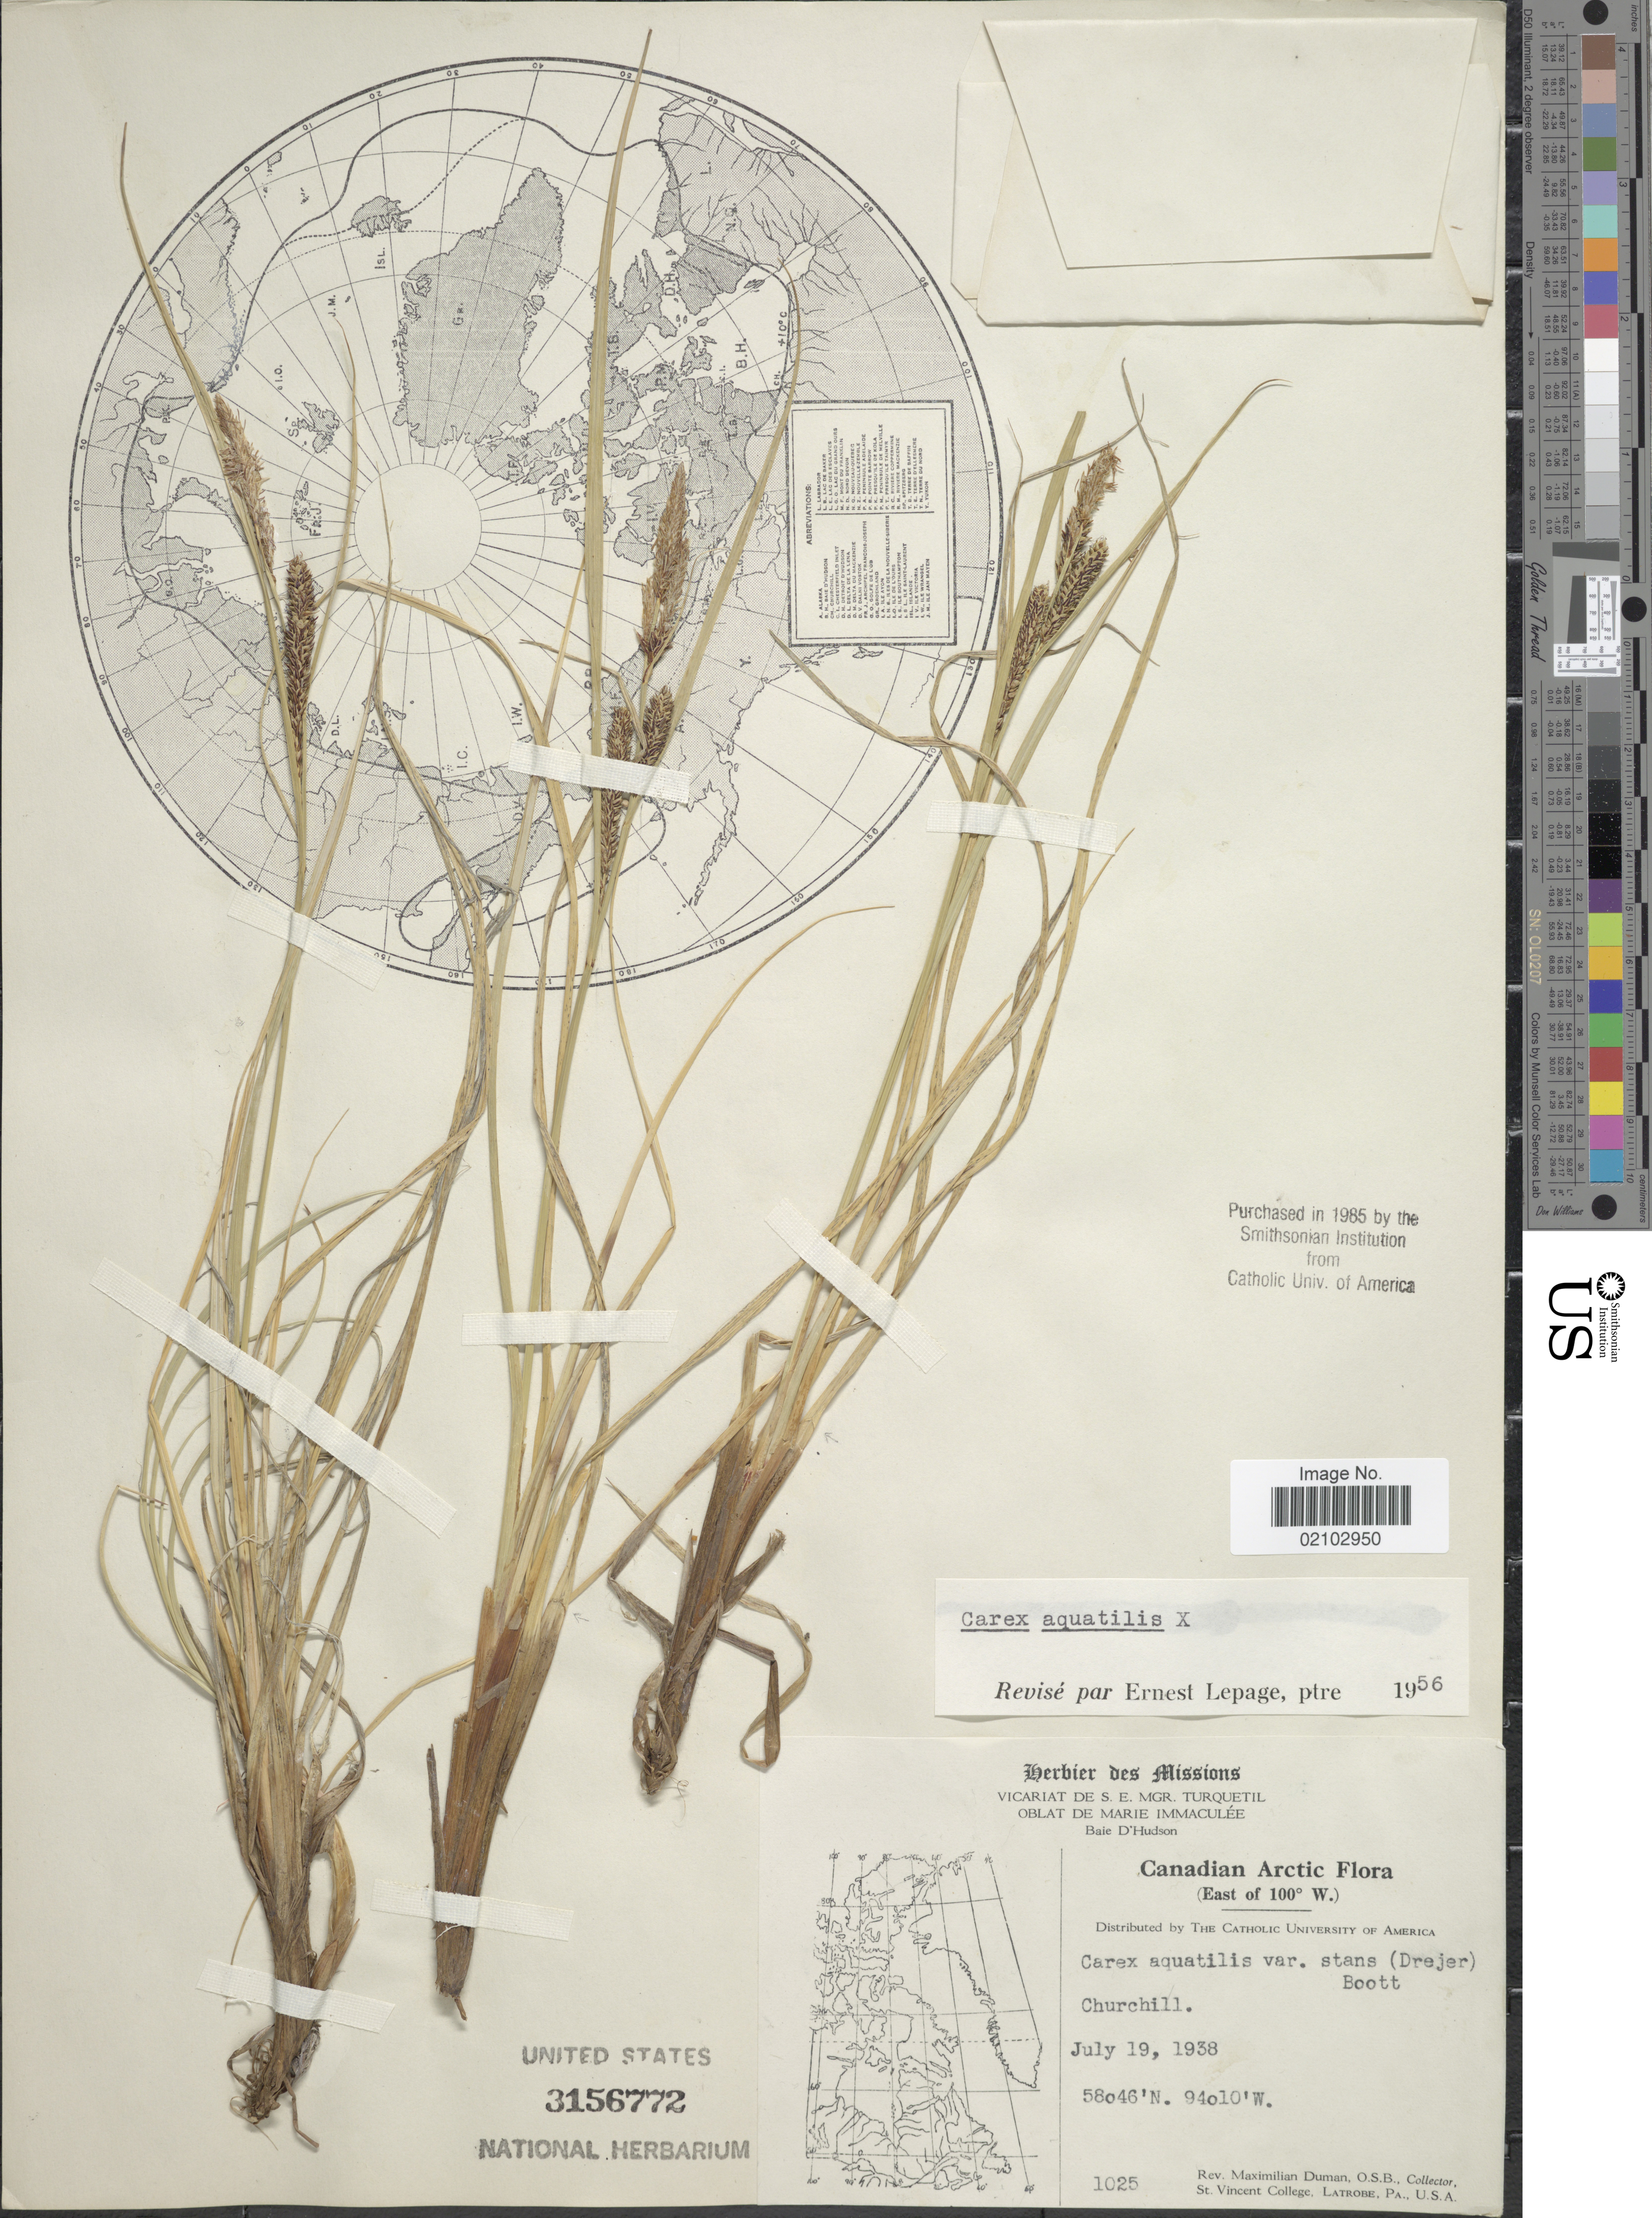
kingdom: Plantae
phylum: Tracheophyta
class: Liliopsida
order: Poales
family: Cyperaceae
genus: Carex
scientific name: Carex aquatilis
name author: Wahlenb.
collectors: M. Duman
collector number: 1025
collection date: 1938-07-19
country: Canada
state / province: Manitoba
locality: Canadian Arctic (East of 100 degrees W.), Churchill.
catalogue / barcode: US 3156772